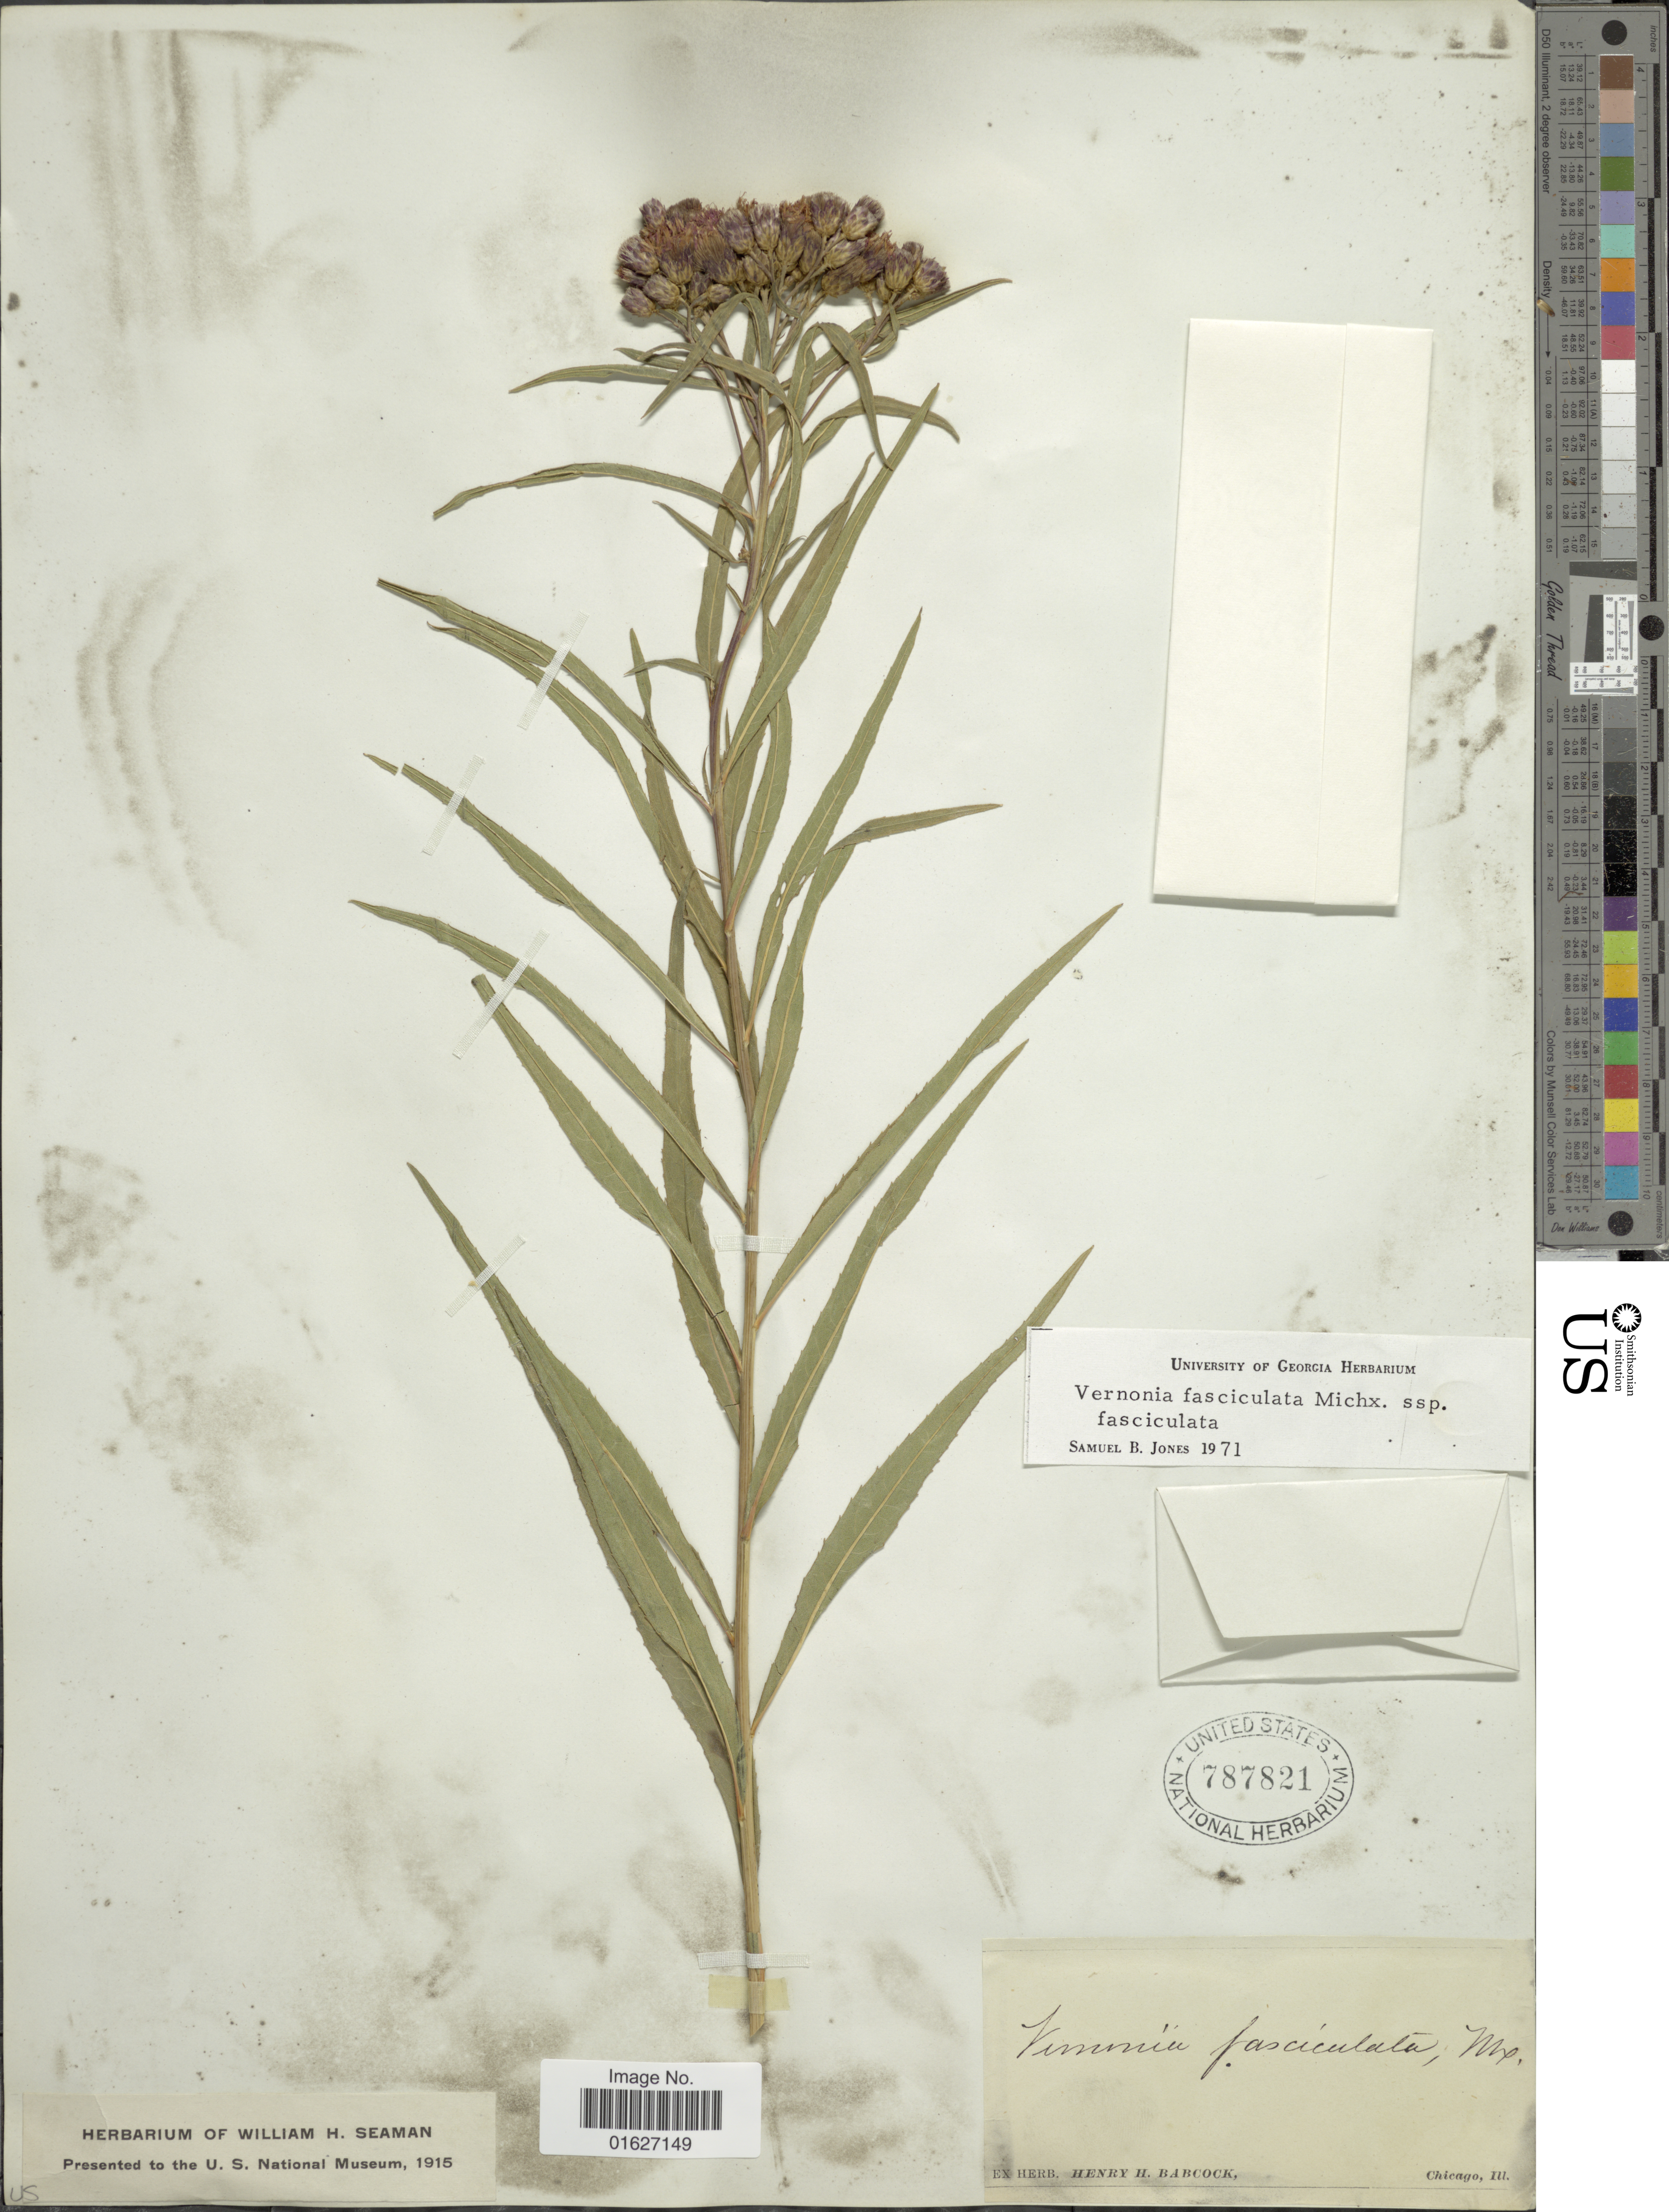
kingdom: Plantae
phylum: Tracheophyta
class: Magnoliopsida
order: Asterales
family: Asteraceae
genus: Vernonia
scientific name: Vernonia fasciculata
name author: Michx.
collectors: ex herb. Henry Homes Babcock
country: United States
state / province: Illinois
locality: Chicago.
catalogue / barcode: US 787821